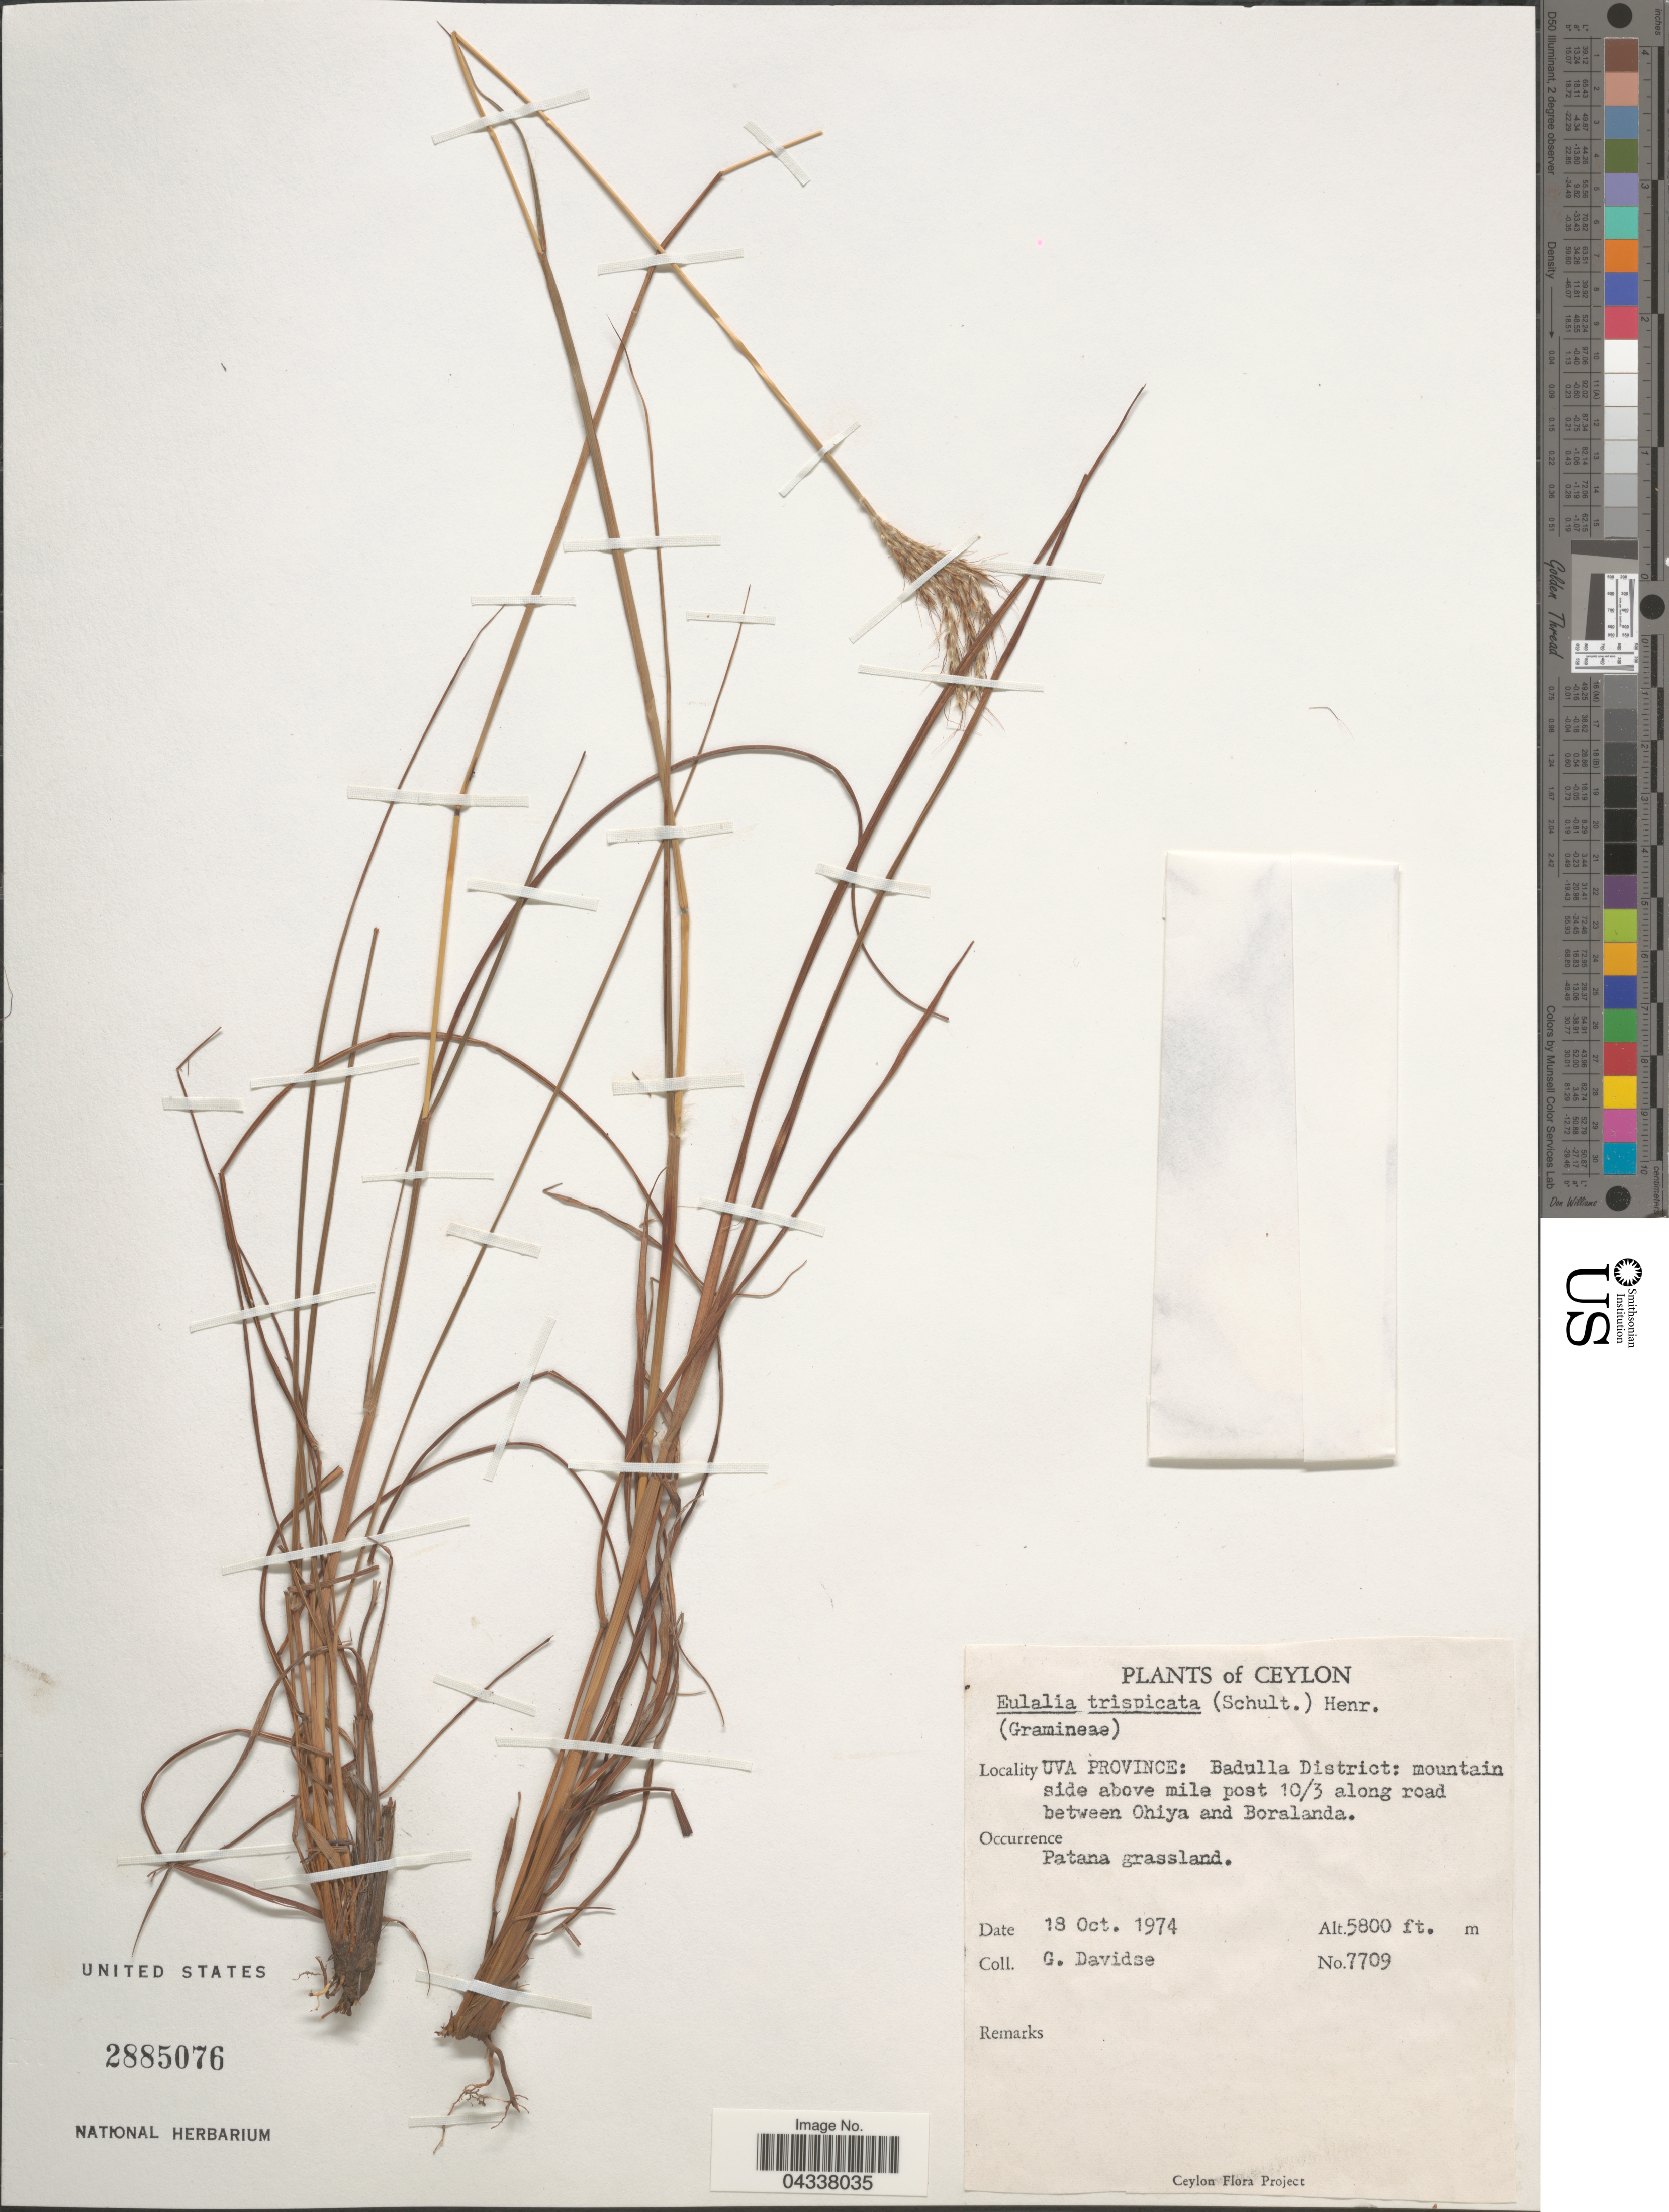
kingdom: Plantae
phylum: Tracheophyta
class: Liliopsida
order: Poales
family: Poaceae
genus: Pseudopogonatherum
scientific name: Pseudopogonatherum trispicatum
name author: (Schult.) Ohwi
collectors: G. Davidse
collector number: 7709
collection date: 1974-10-18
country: Sri Lanka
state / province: Uva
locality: Ceylon. Badulla District; mountain side above mile post 10/3 along road between Ohiya and Boralanda.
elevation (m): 1768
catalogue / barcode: US 2885076